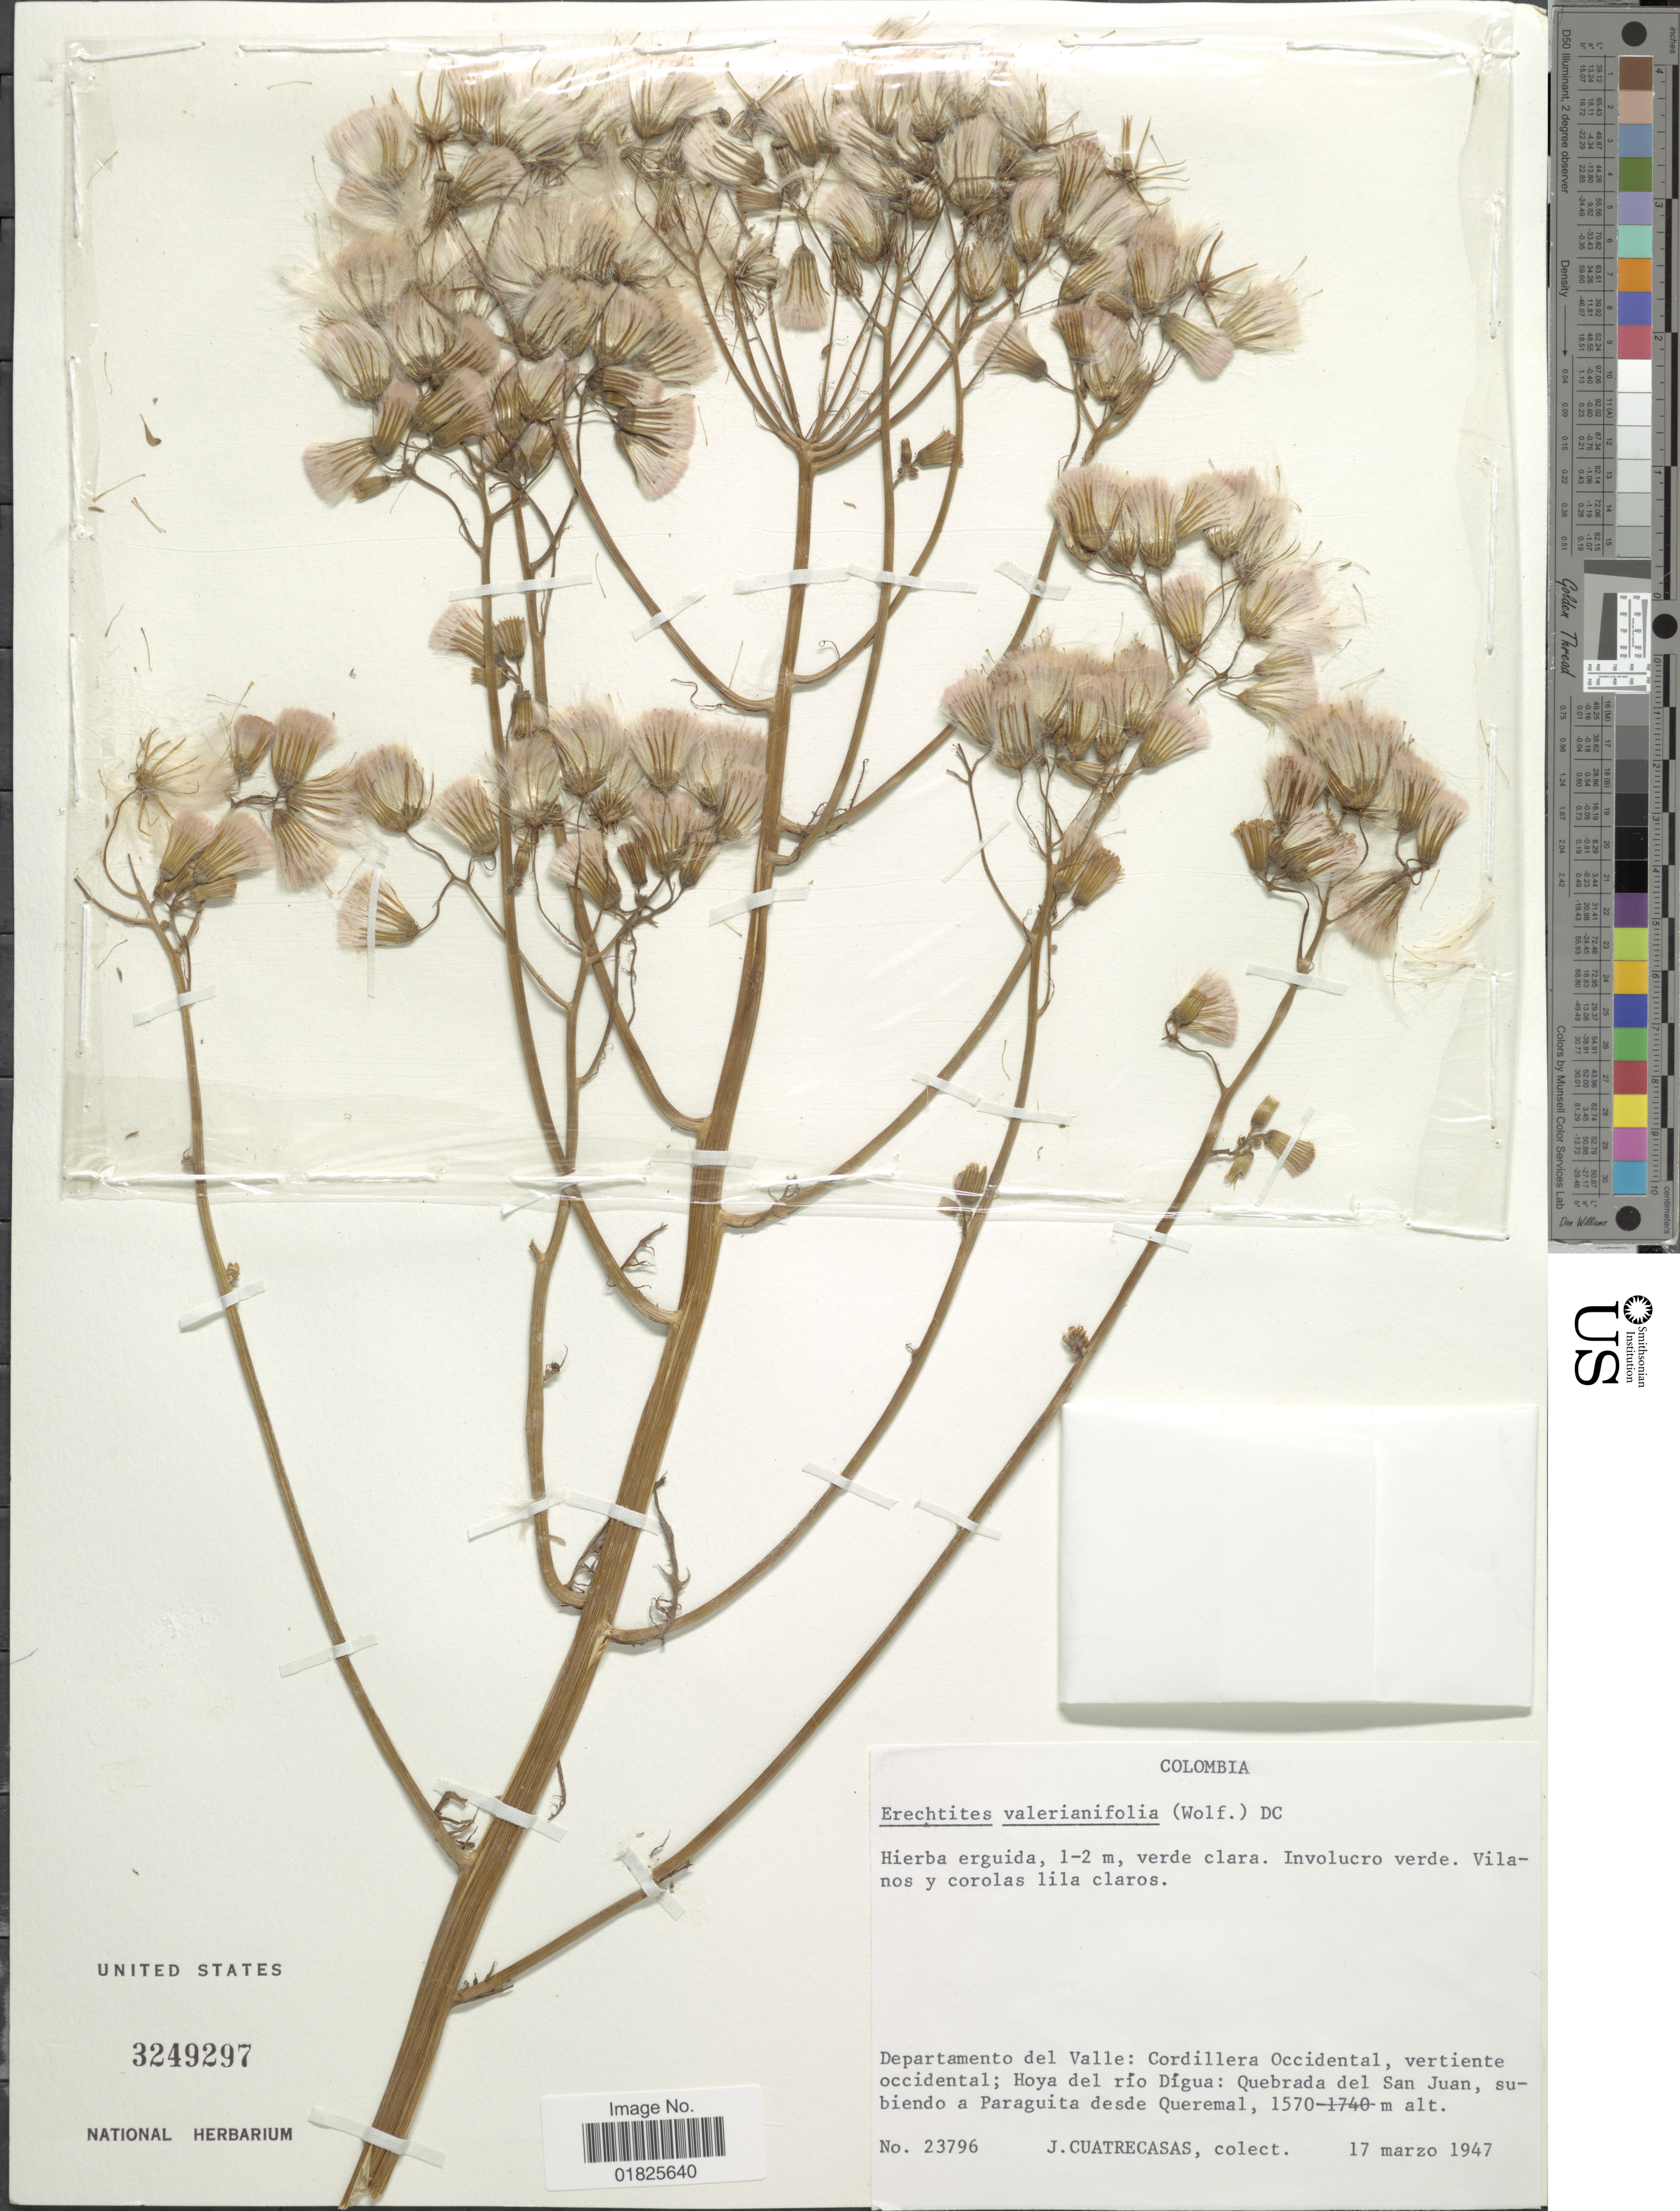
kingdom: Plantae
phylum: Tracheophyta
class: Magnoliopsida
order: Asterales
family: Asteraceae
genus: Erechtites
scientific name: Erechtites valerianifolius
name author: (Link ex Spreng.) DC.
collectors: J. Cuatrecasas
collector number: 23796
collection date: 1947-03-17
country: Colombia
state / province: Valle del Cauca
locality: Cordillera Occidental, vertiente occidental: Hoya del rio Digua: Quebrada del San Juan, subiendo a Paraguita desde Queremal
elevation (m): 1570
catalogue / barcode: US 3249297